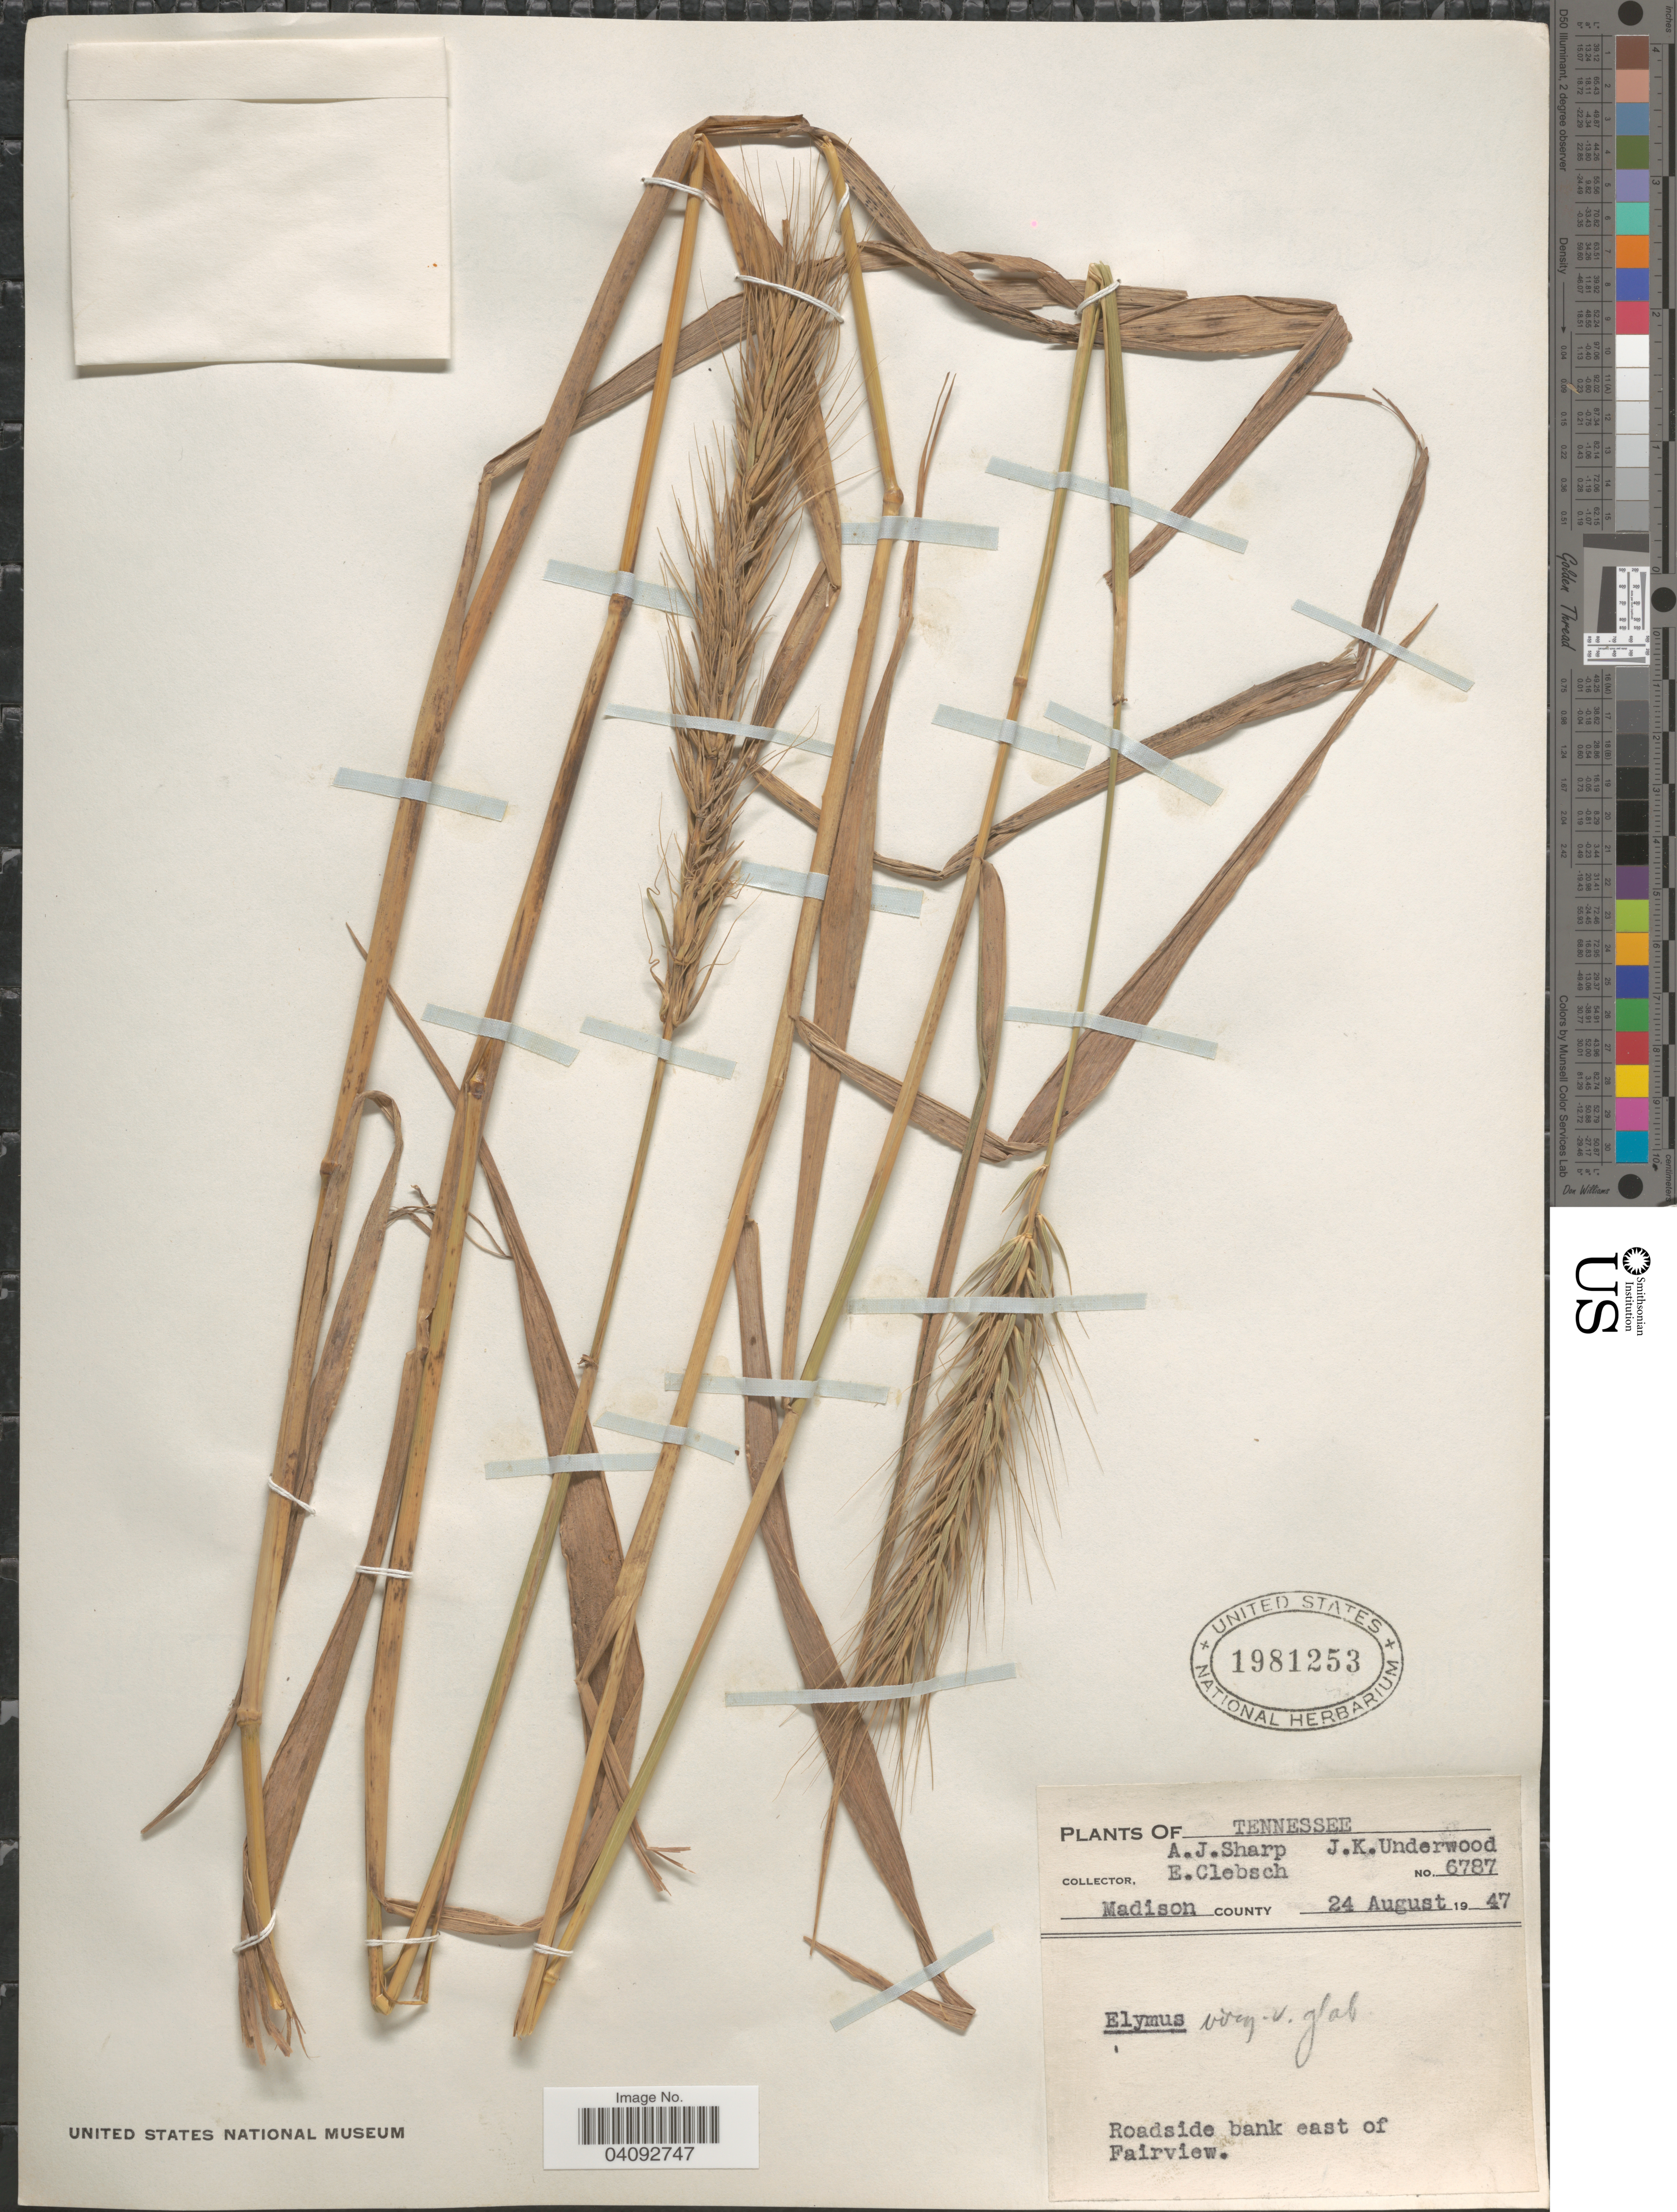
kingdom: Plantae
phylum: Tracheophyta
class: Liliopsida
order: Poales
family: Poaceae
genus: Elymus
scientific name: Elymus glabriflorus var. glabriflorus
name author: (Vasey ex L.H. Dewey) Scribn. & C.R. Ball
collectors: A. J. Sharp, E. Clebsch & J. K. Underwood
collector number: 6787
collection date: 1947-08-24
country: United States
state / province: Tennessee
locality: Madison County. Roadside bank east of Fairview.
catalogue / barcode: US 1981253